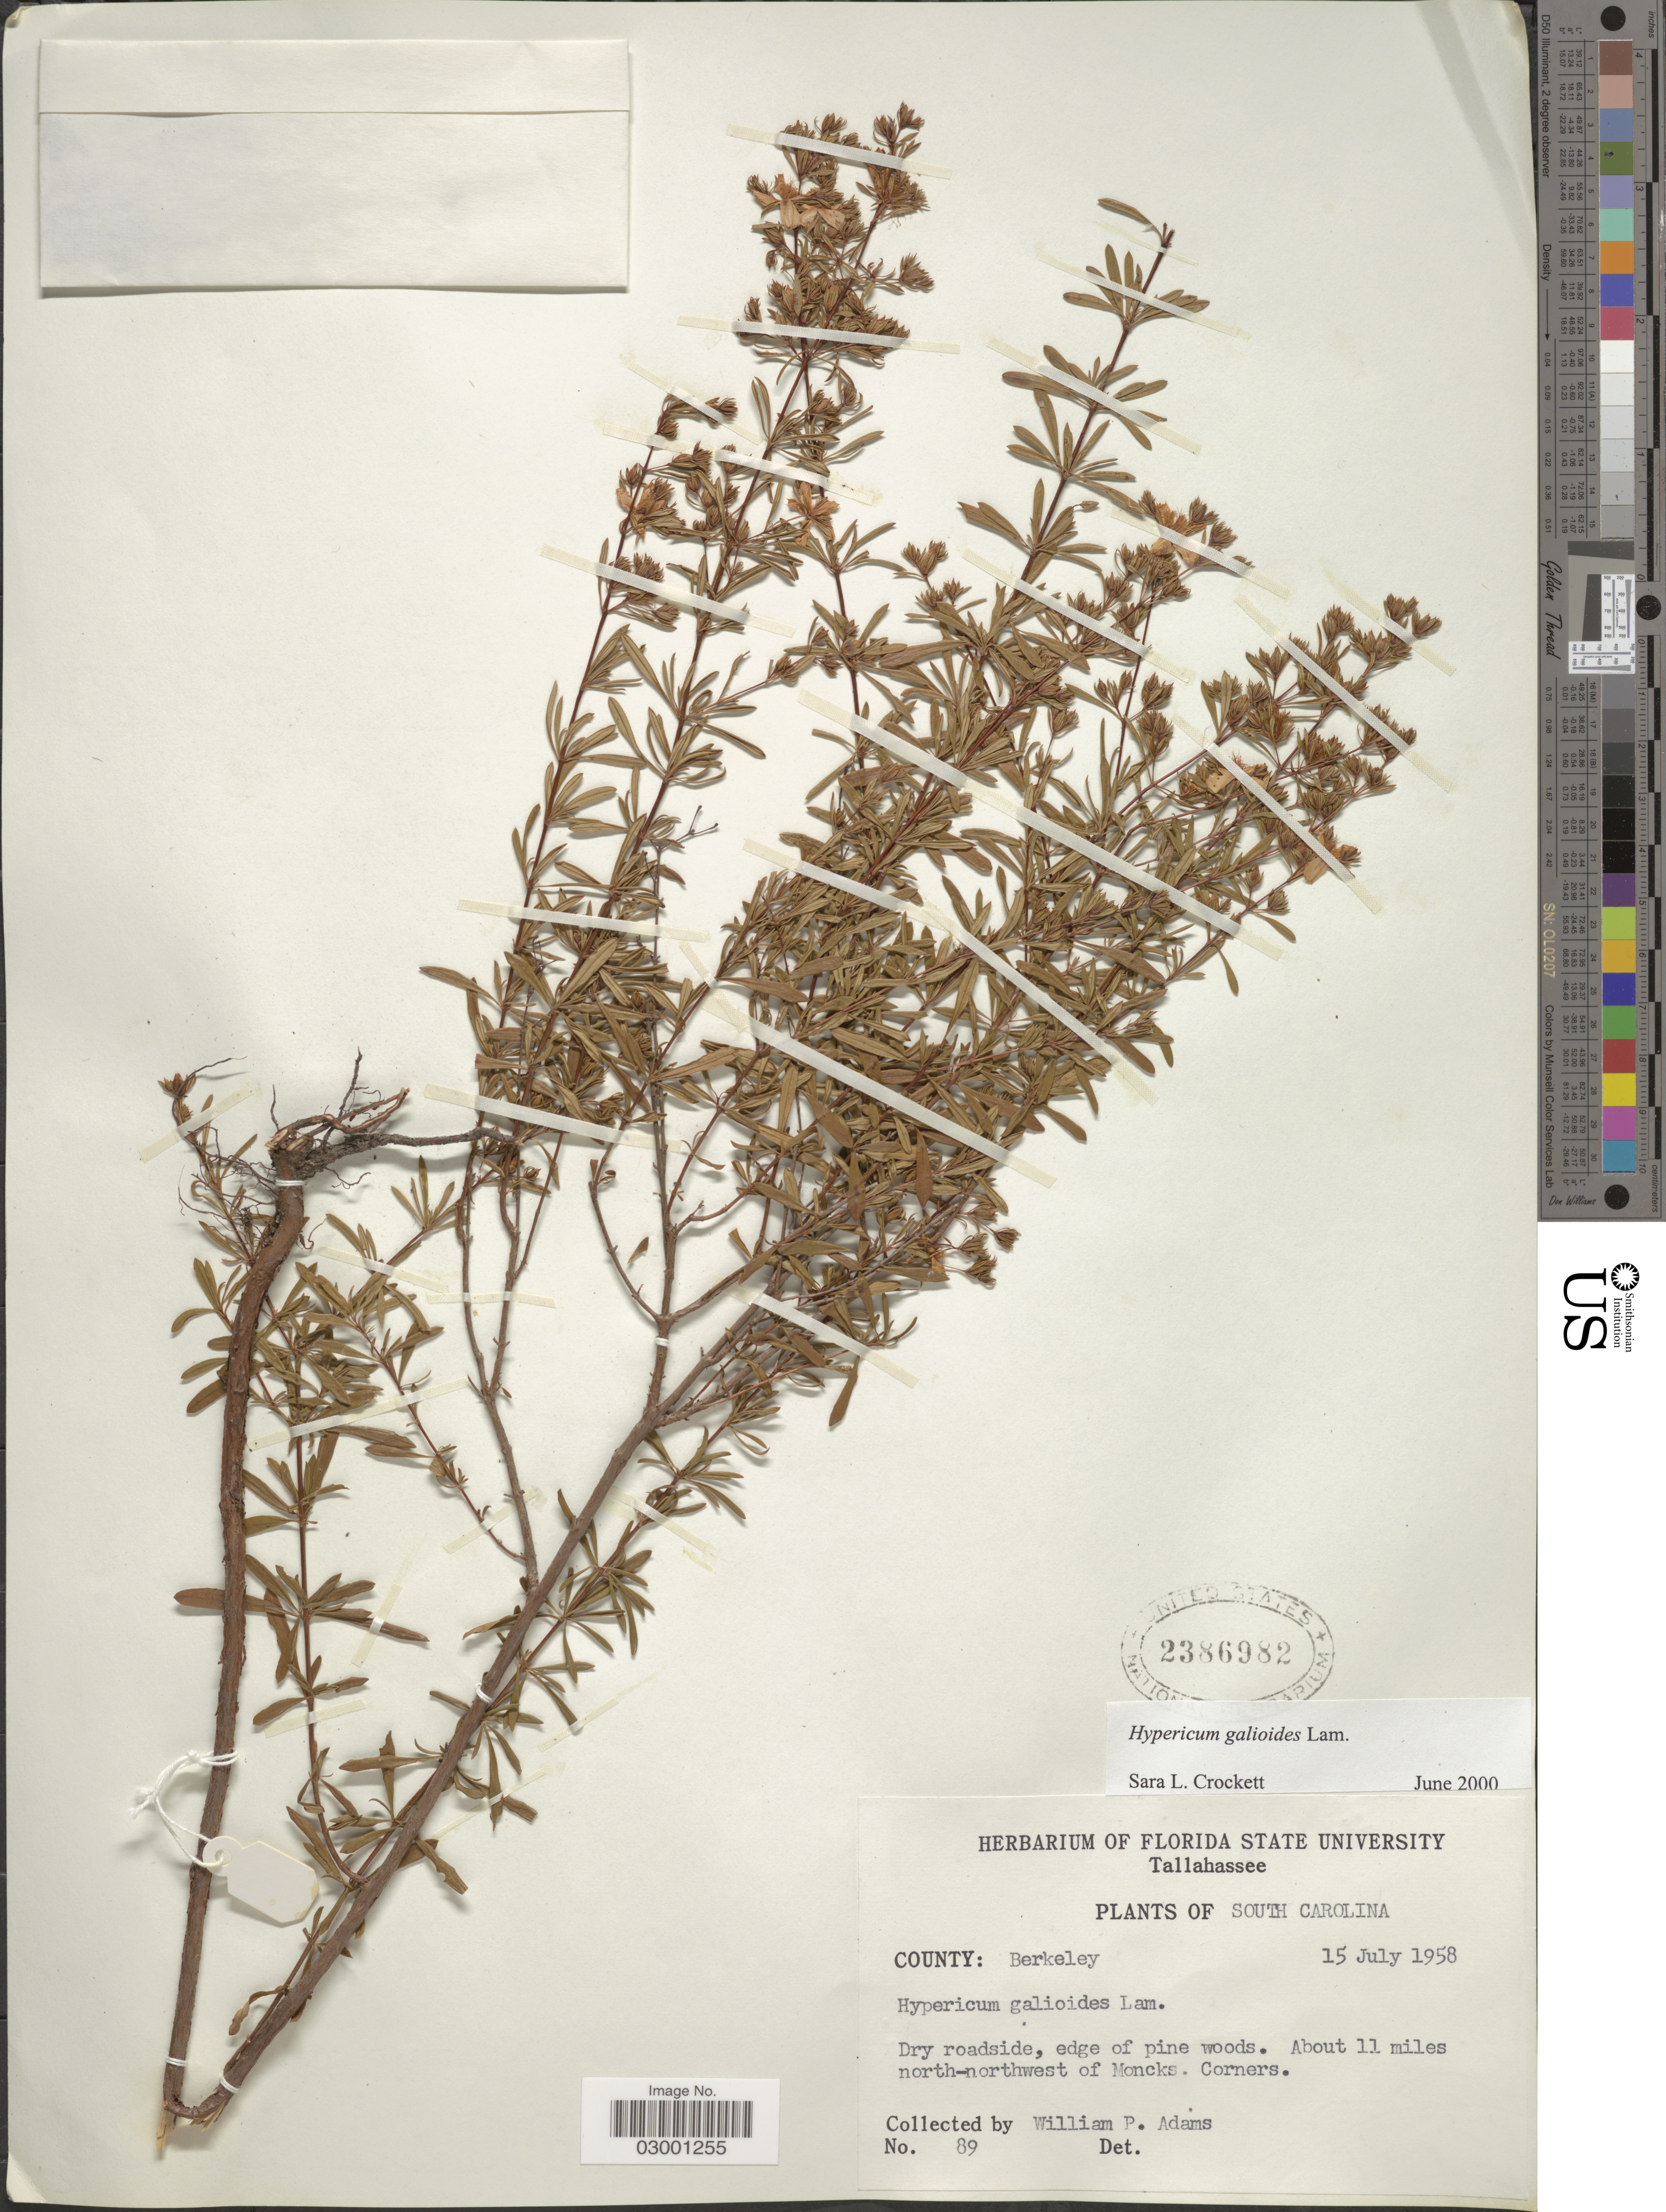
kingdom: Plantae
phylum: Tracheophyta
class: Magnoliopsida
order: Malpighiales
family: Hypericaceae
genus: Hypericum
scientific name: Hypericum galioides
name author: Lam.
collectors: W. P. Adams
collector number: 89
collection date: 1958-07-15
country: United States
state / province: South Carolina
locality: County: Berkeley. About 11 miles north-northwest of Moncks.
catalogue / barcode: US 2386982